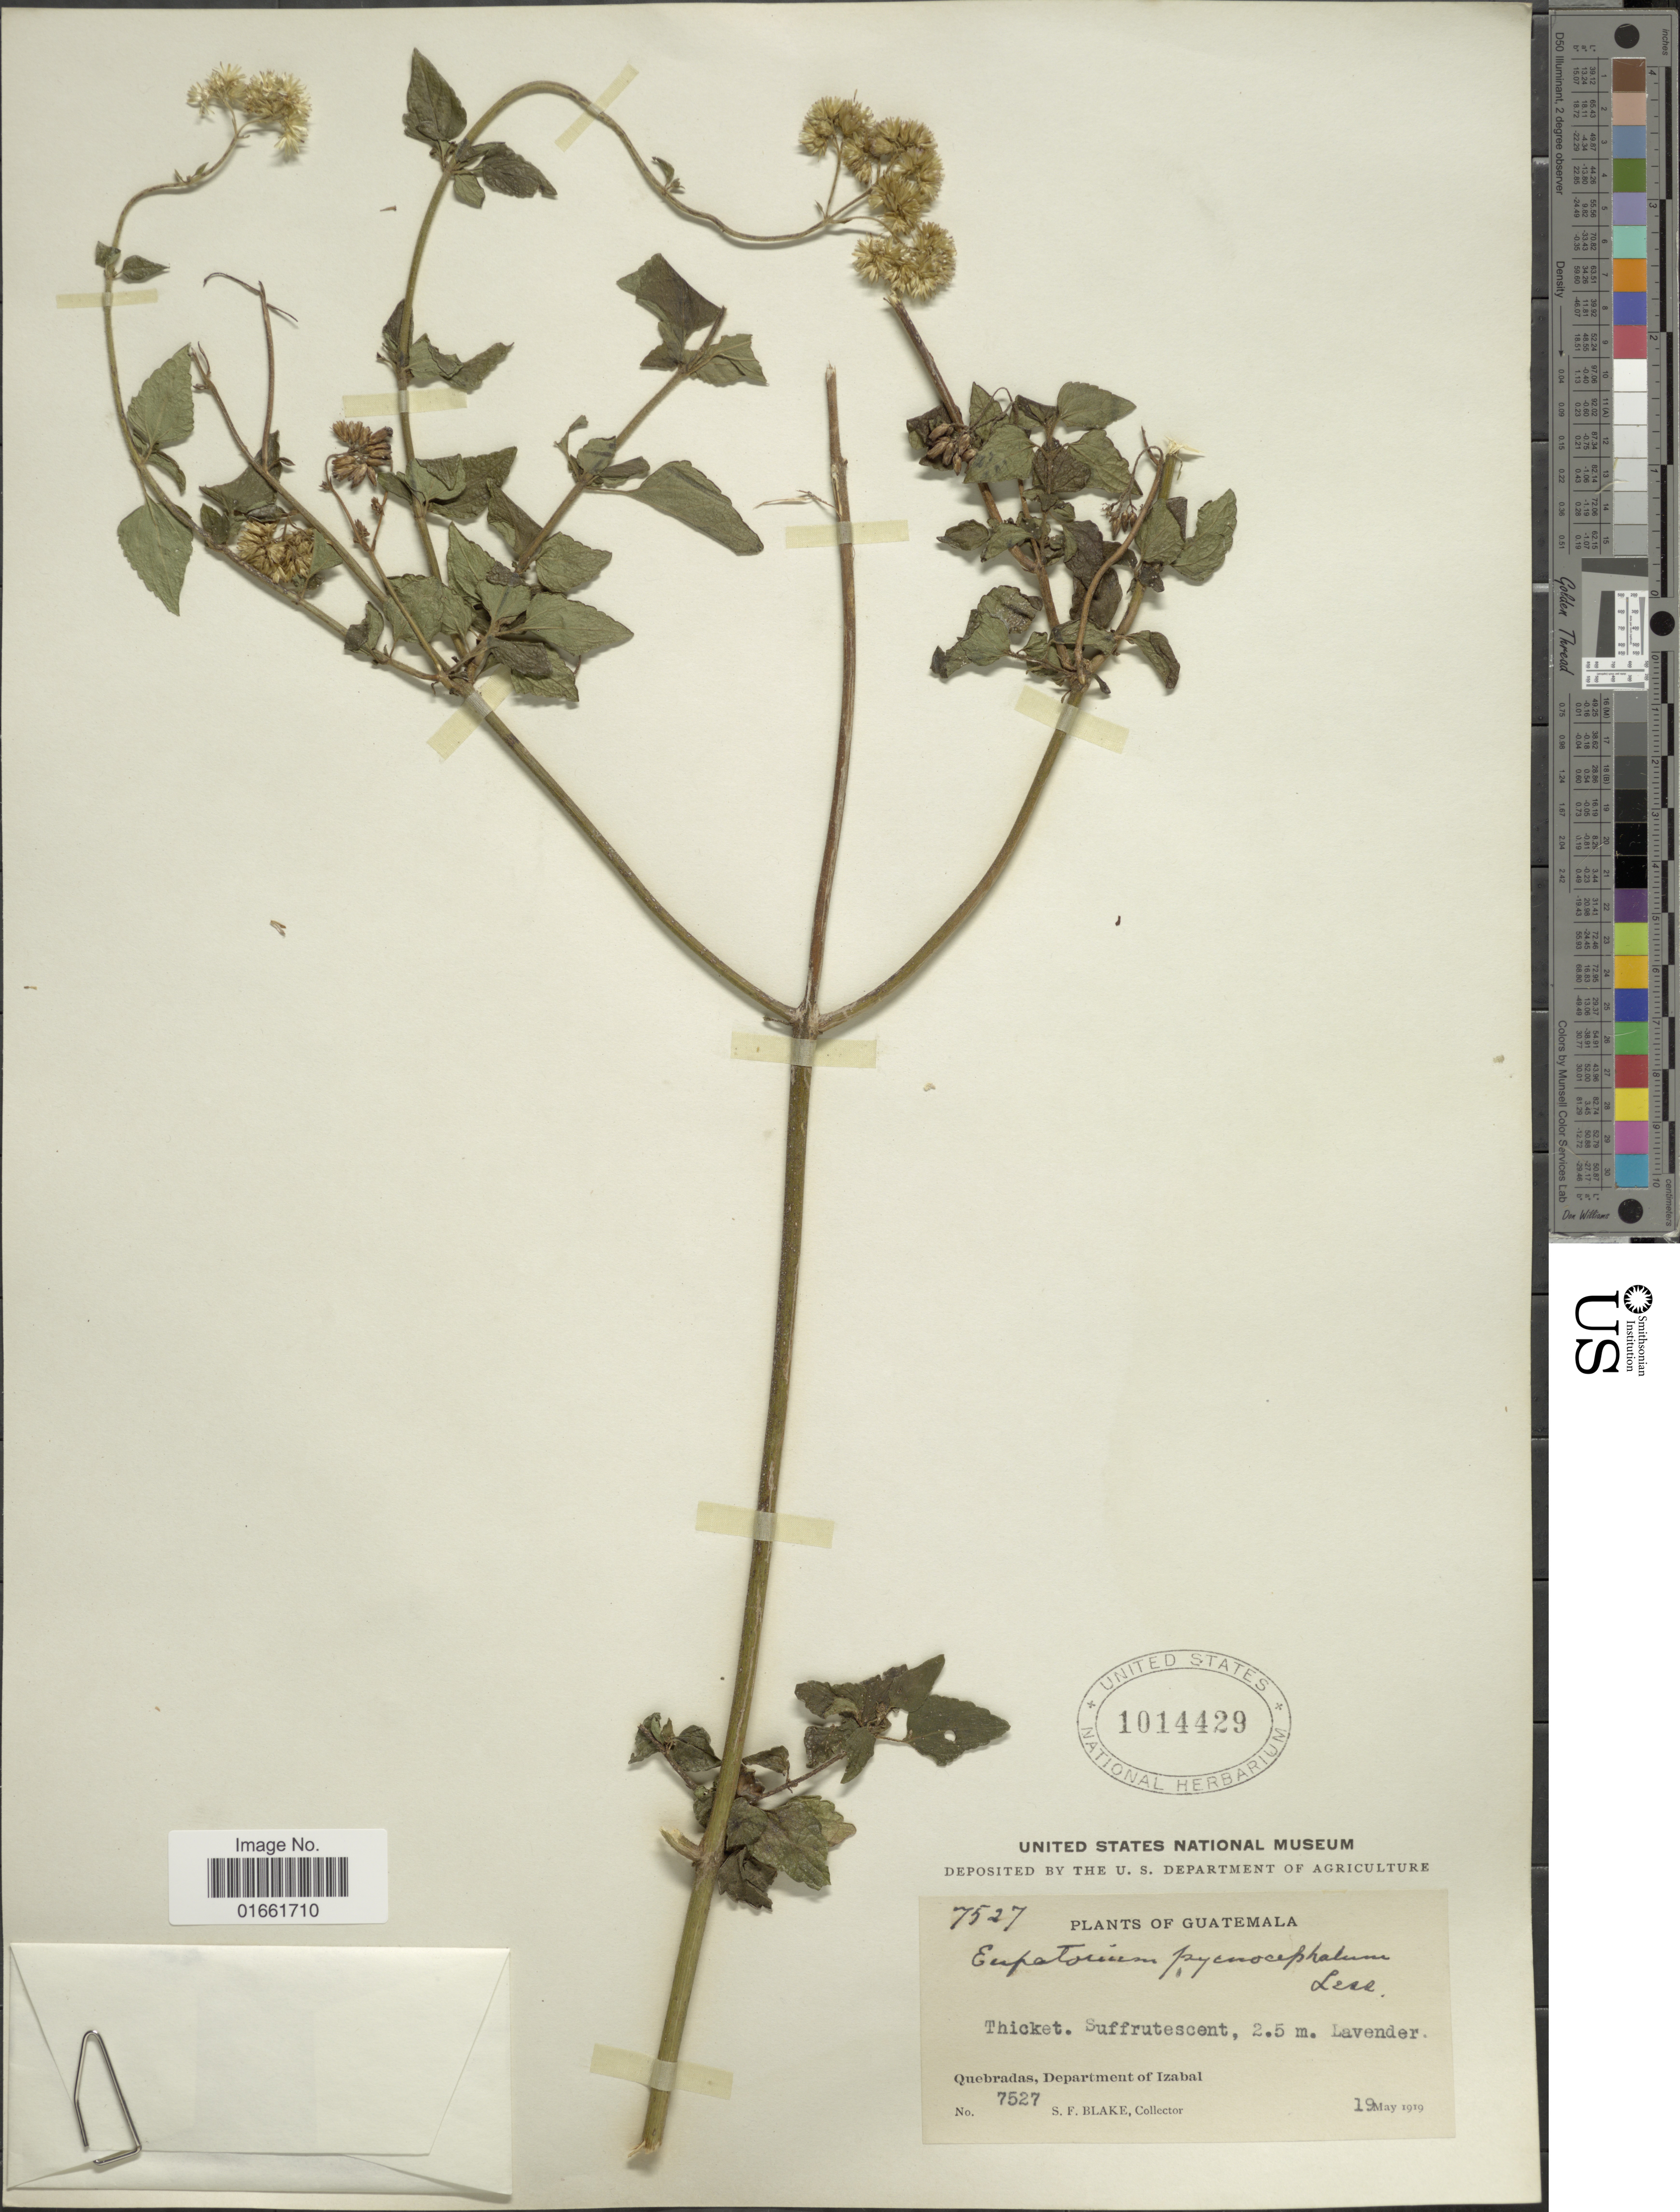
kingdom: Plantae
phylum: Tracheophyta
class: Magnoliopsida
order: Asterales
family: Asteraceae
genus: Fleischmannia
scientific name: Fleischmannia pratensis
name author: (Klatt) R.M. King & H. Rob.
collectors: S. Blake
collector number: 7527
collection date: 1919-05-19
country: Guatemala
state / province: Izabal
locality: Quebradas, Department of Izabal.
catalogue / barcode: US 1014429